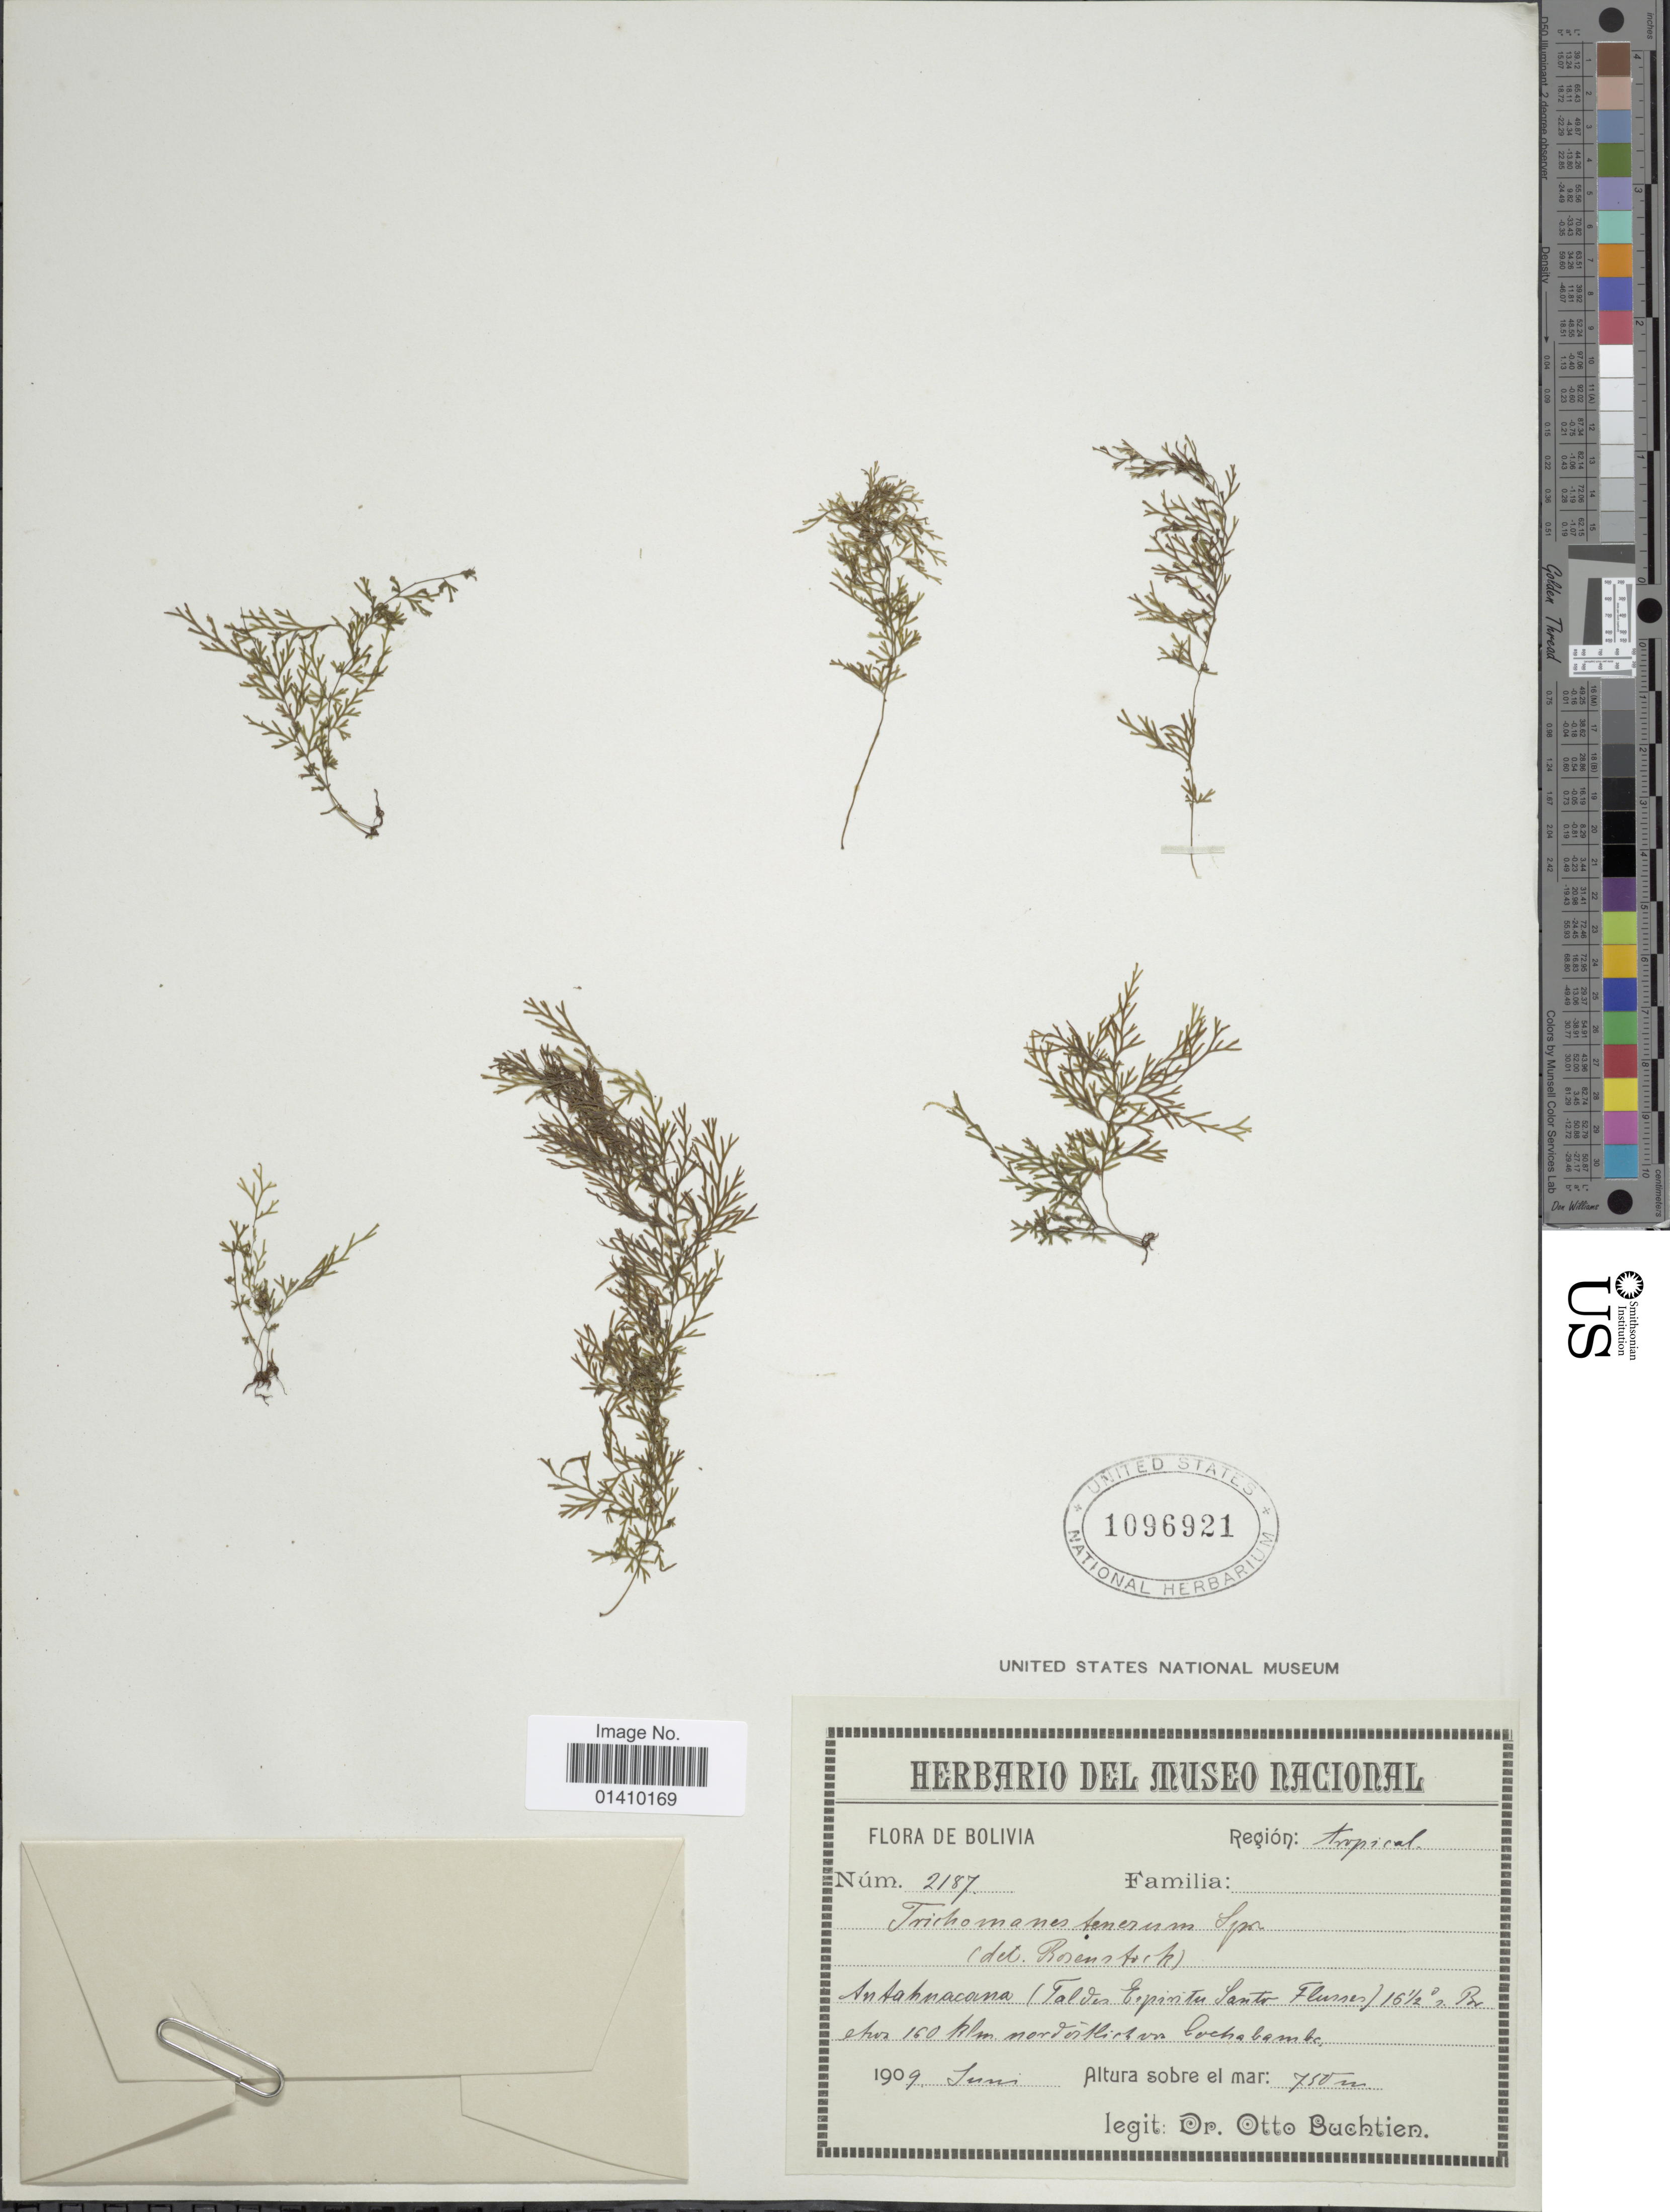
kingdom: Plantae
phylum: Tracheophyta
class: Polypodiopsida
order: Hymenophyllales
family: Hymenophyllaceae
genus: Polyphlebium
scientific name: Polyphlebium angustatum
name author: (Carmich.) Ebihara & Dubuisson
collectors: O. Buchtien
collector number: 2187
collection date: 1909-06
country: Bolivia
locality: Antahuacana (Tal der Espiritu Santo Flusses) 16 1/2°s. br etros 160 klm norderlich von Cochabamba.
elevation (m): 750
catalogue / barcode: US 1096921